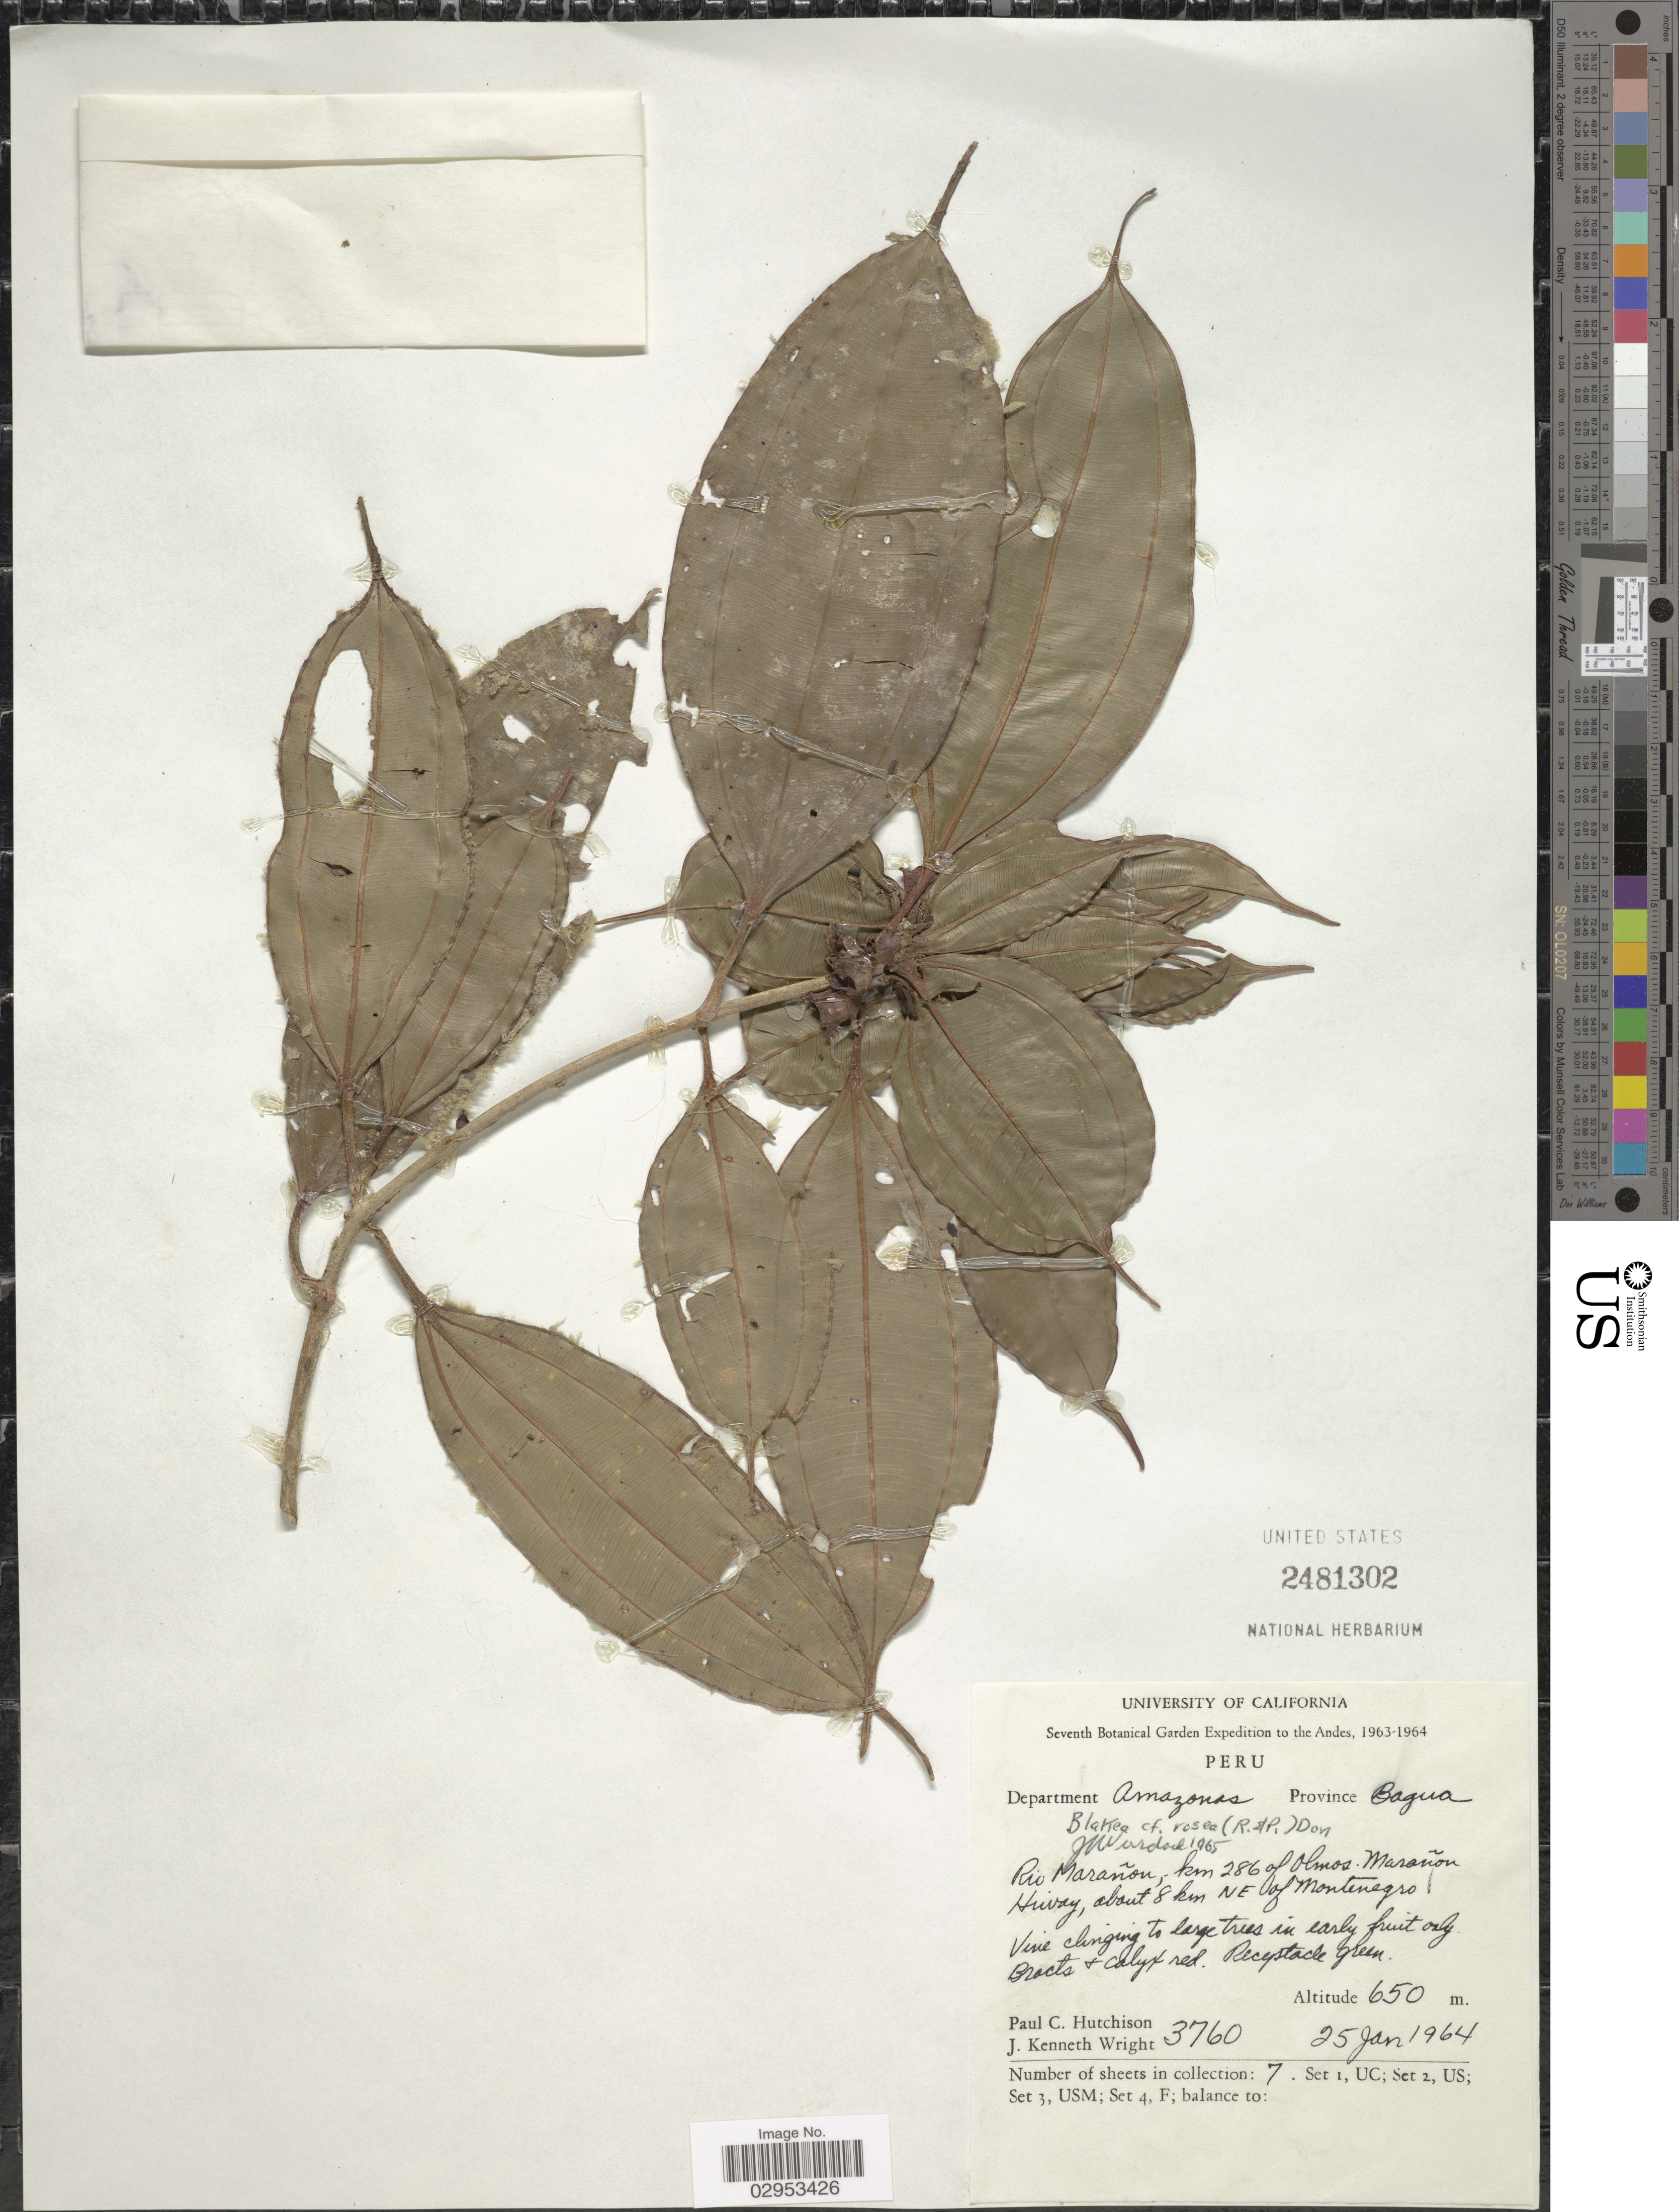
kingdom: Plantae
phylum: Tracheophyta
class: Magnoliopsida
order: Myrtales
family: Melastomataceae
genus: Blakea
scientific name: Blakea rosea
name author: D. Don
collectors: P. C. Hutchison & J. K. Wright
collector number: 3760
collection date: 1964-01-25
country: Peru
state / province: Amazonas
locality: Andes. Department Amazoas. Provincia Bagua. Rio Marañon; km 286 of Olmos. Marañon Hiway, about 8 km NE of Montenegro.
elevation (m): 650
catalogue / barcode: US 2481302